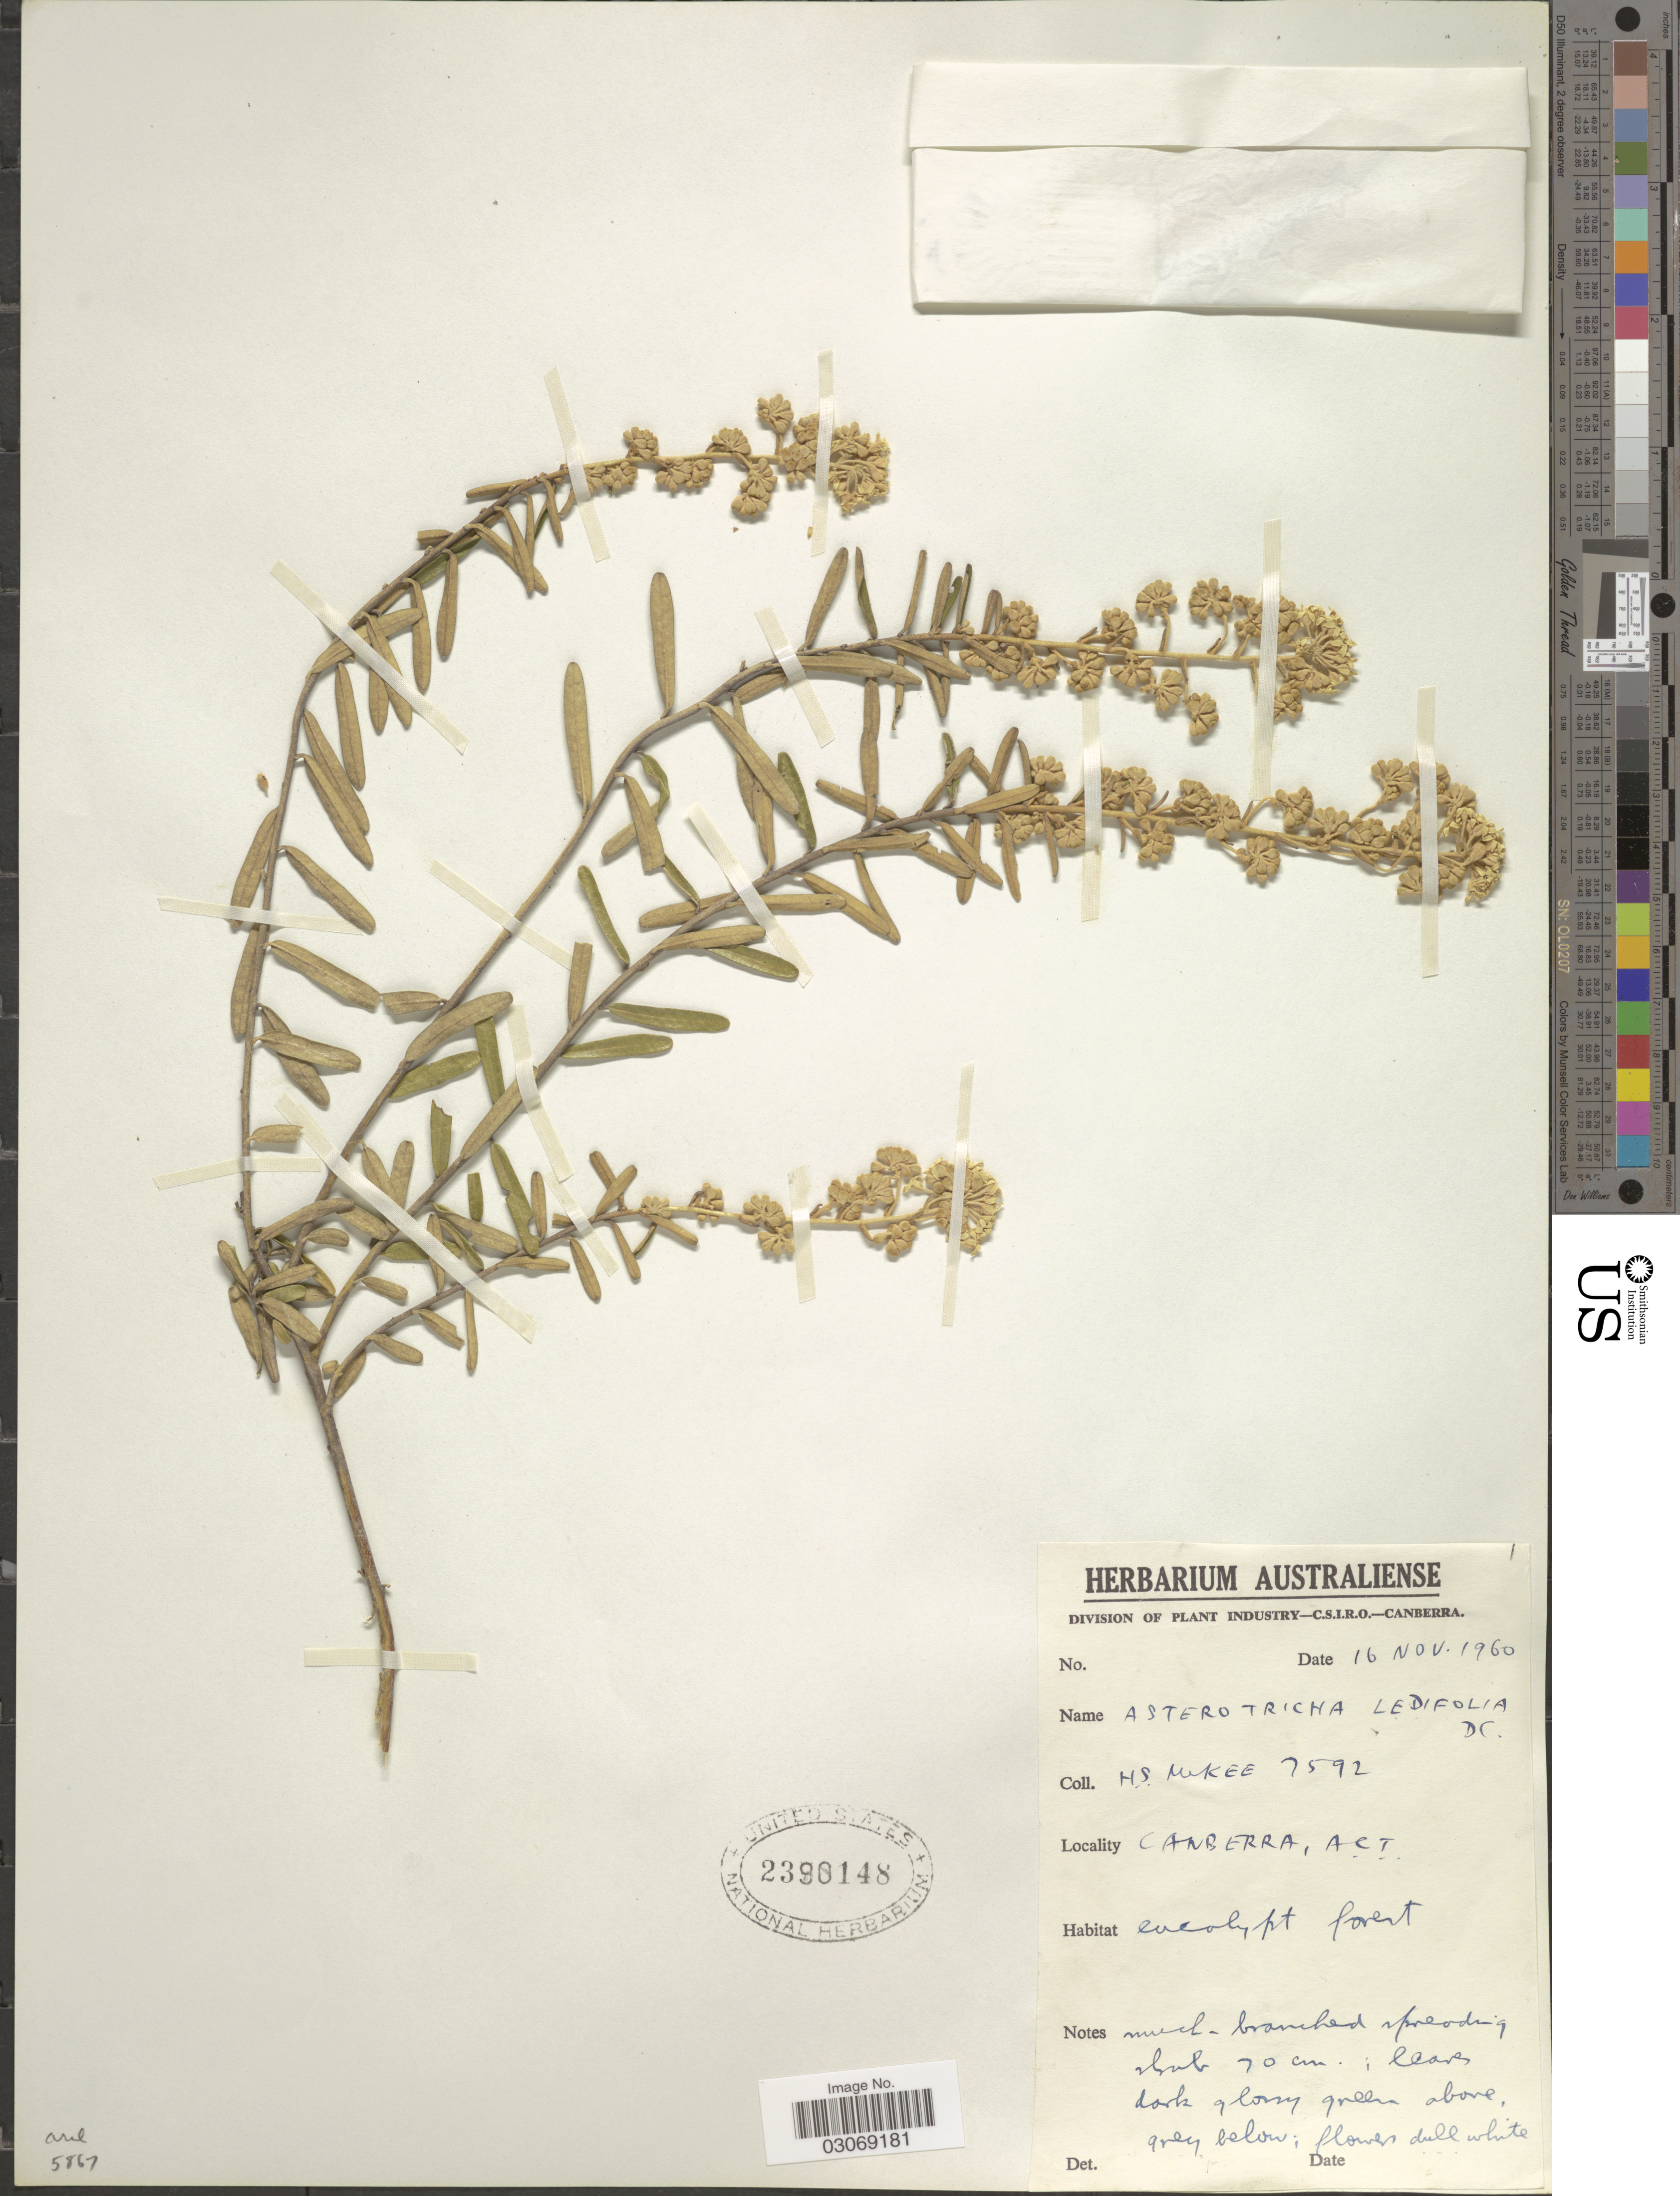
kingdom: Plantae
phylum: Tracheophyta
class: Magnoliopsida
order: Apiales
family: Araliaceae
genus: Astrotricha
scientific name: Astrotricha ledifolia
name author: DC.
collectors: H. S. McKee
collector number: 7592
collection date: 1960-11-16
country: Australia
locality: Canberra, A.C.T.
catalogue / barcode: US 2390148